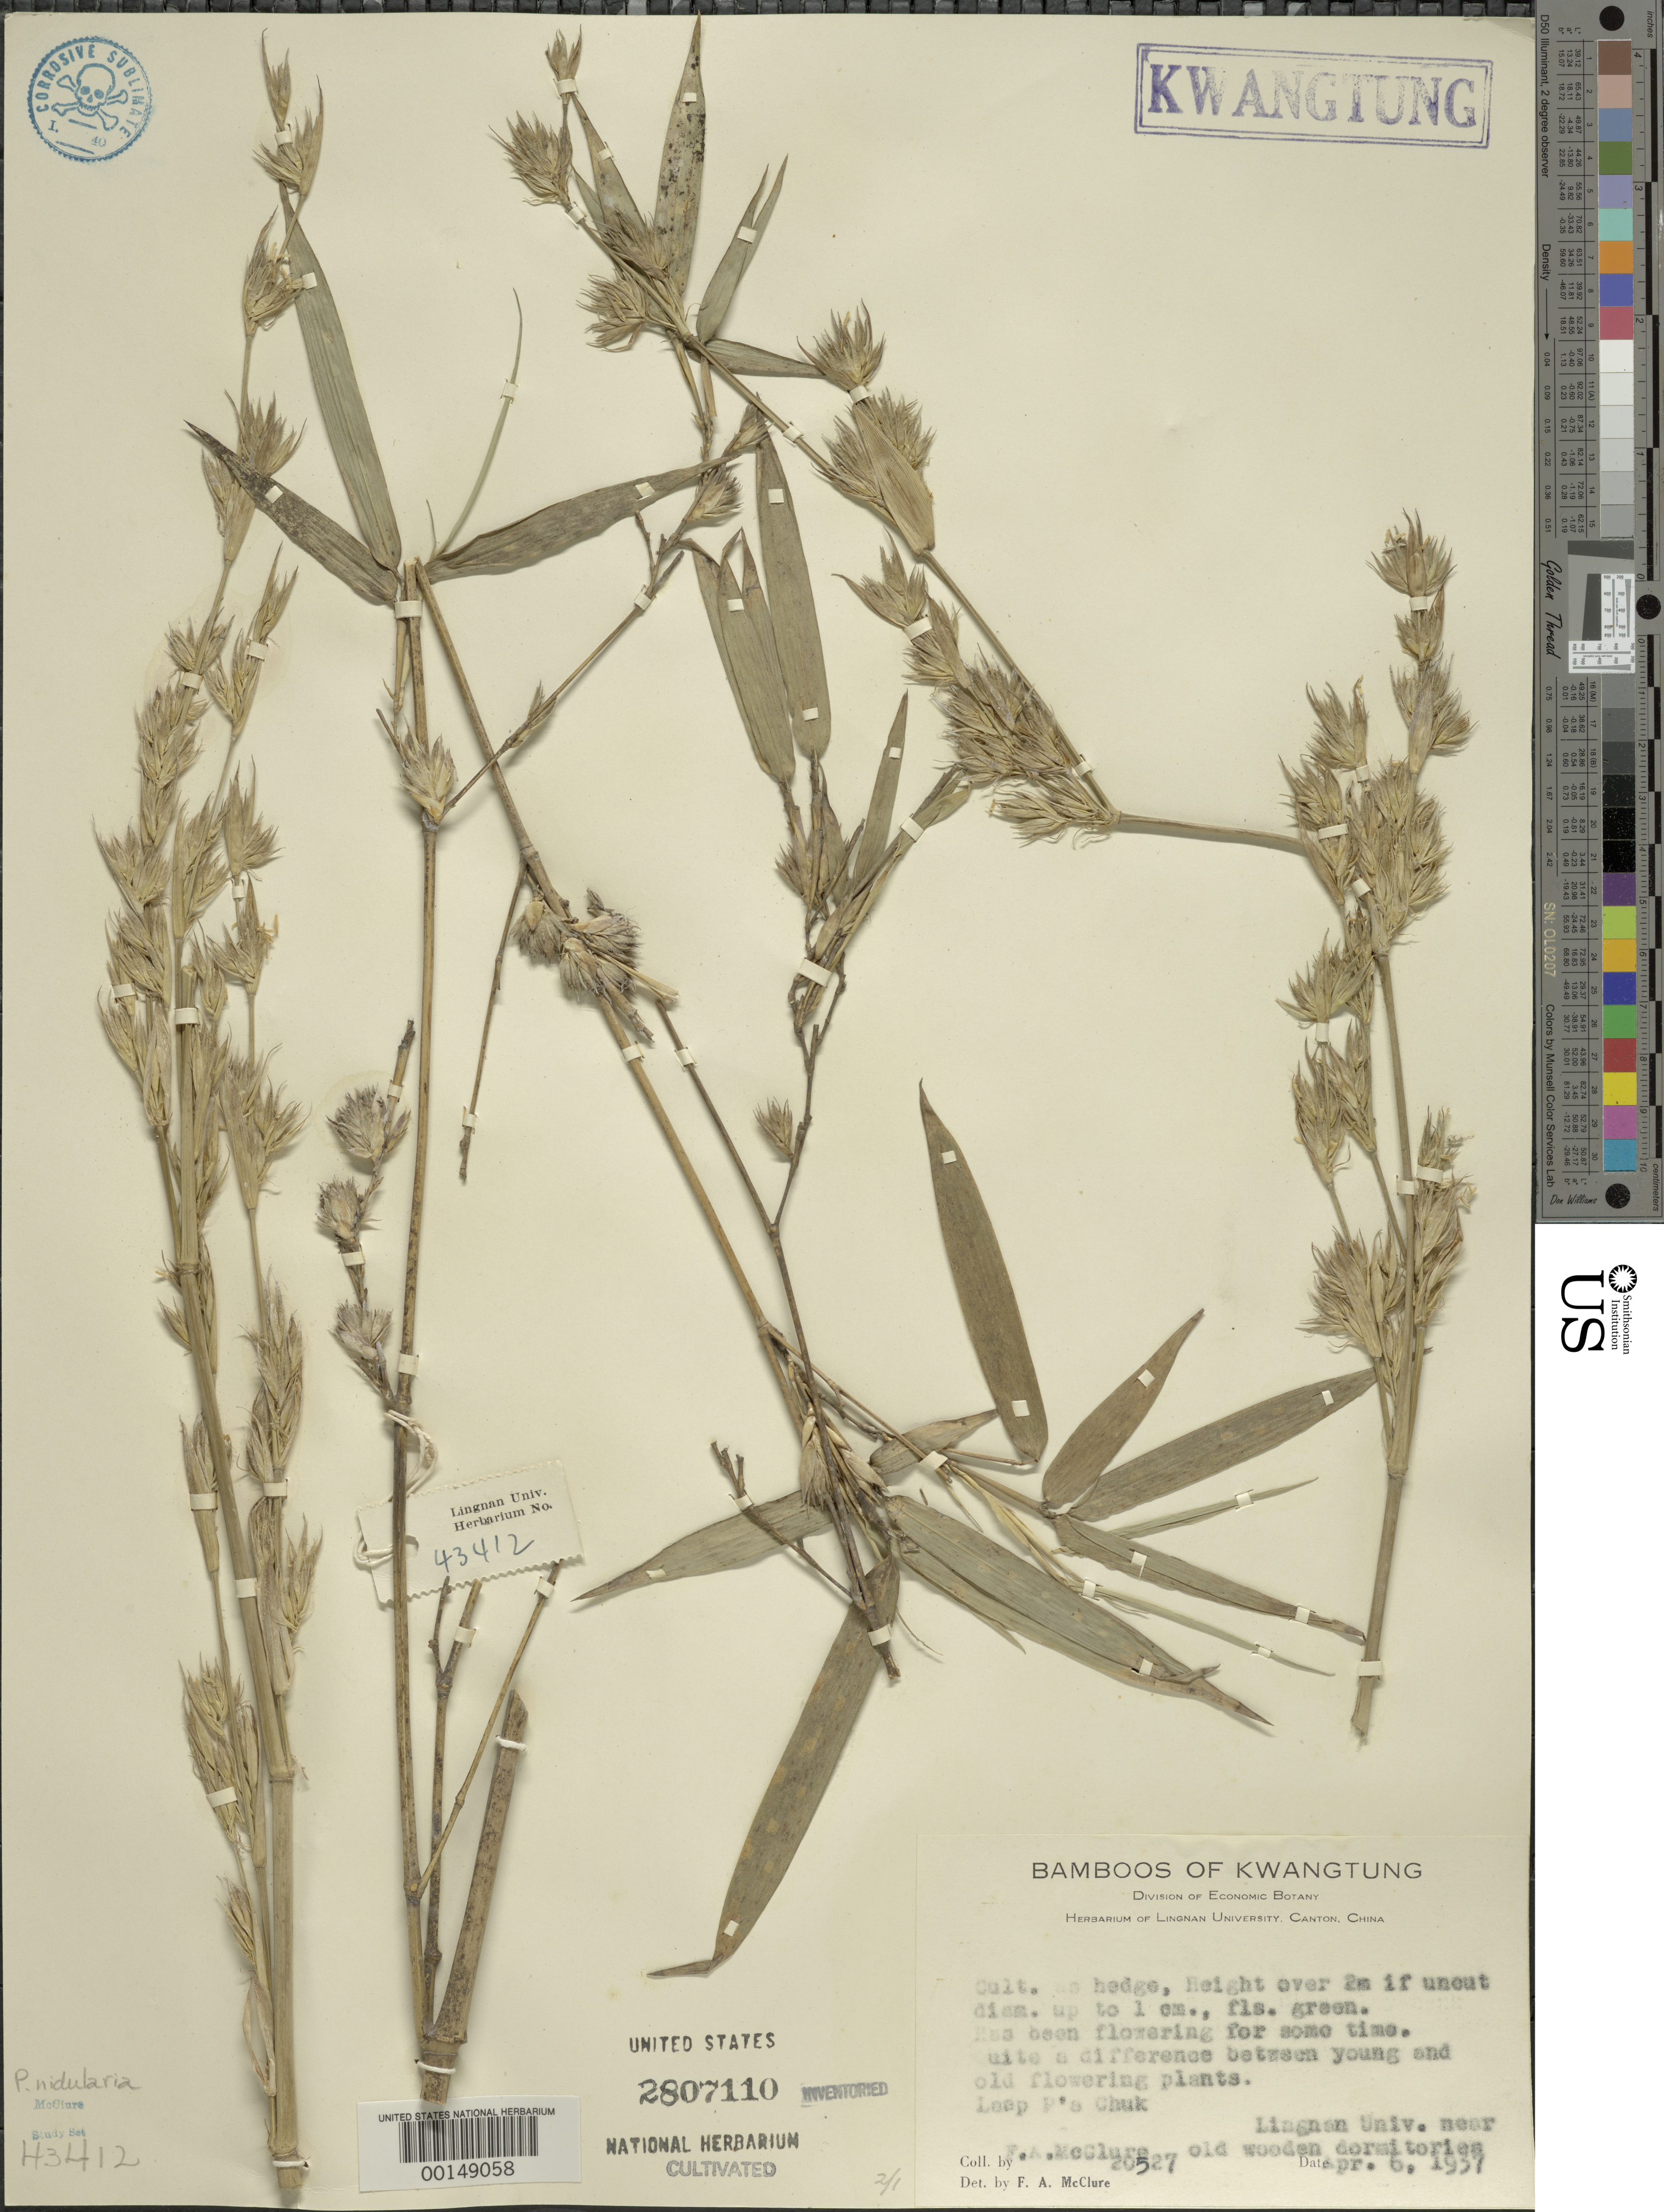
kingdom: Plantae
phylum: Tracheophyta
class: Liliopsida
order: Poales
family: Poaceae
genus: Phyllostachys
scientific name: Phyllostachys nidularia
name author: Munro ex Fenzi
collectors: F. A. McClure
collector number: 20527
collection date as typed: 06 Apr 1937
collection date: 1937-04-06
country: China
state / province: Guangdong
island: Honam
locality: P'an-yu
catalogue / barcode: US 2807110